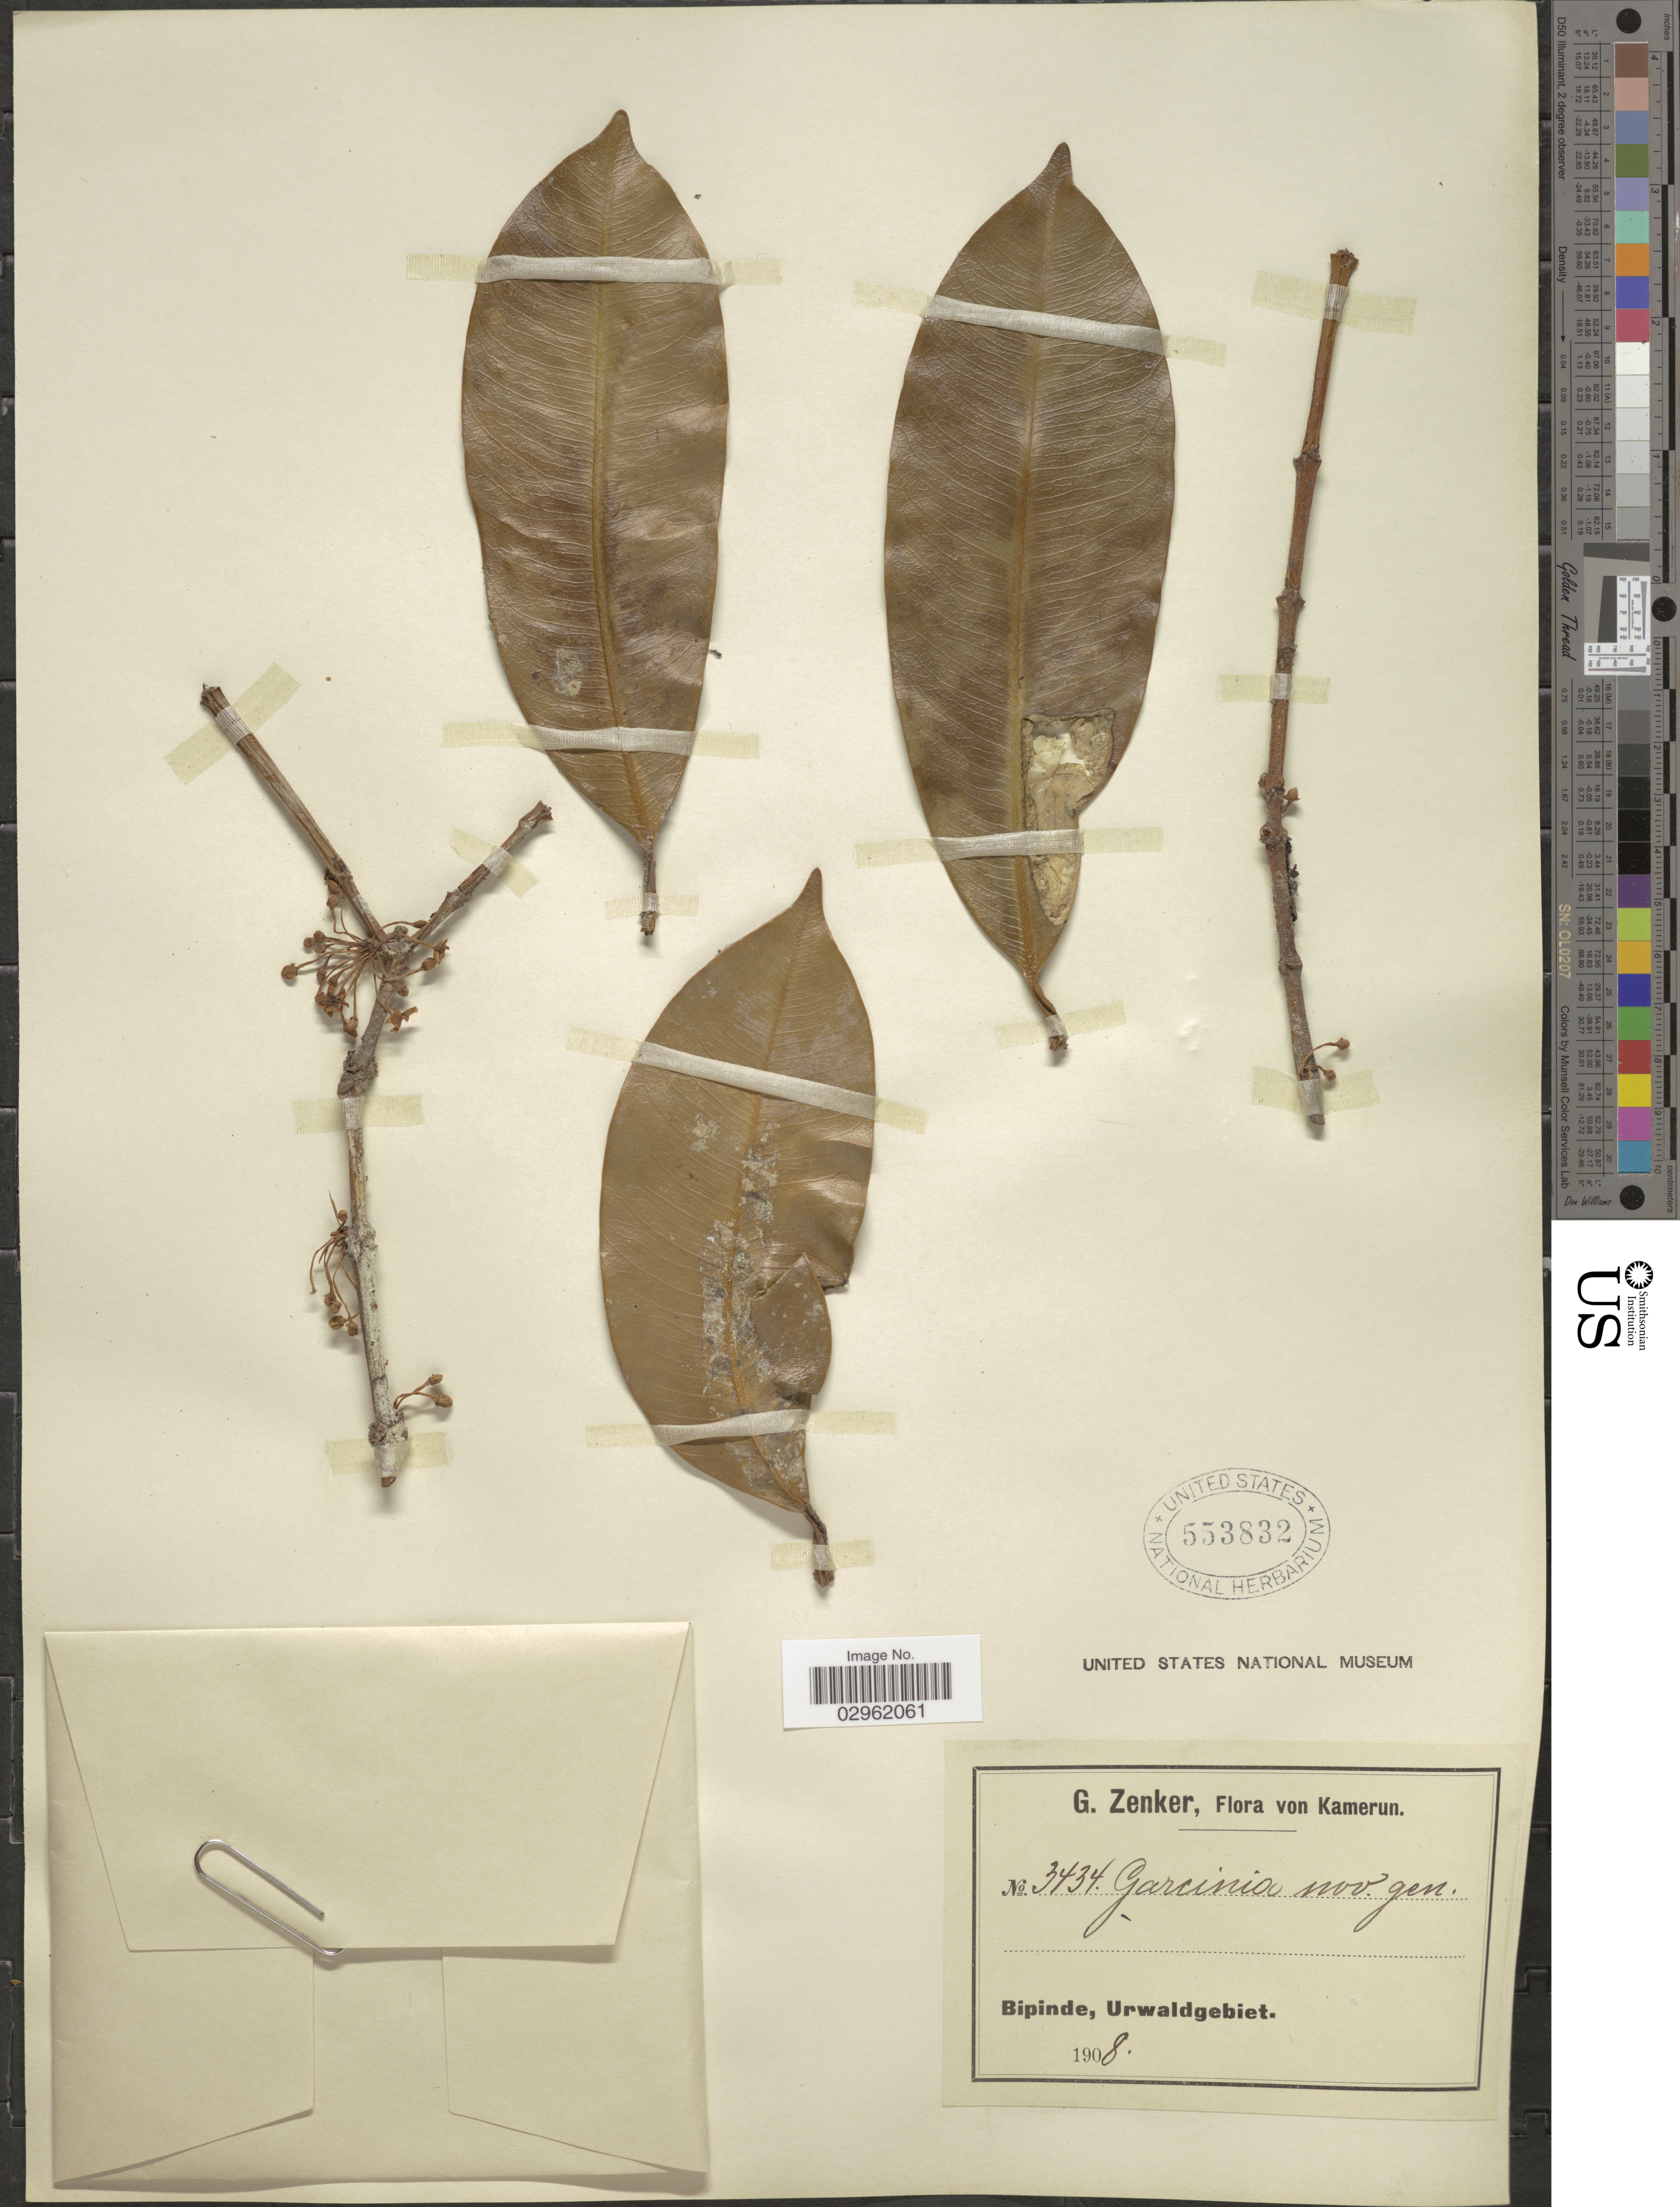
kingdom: Plantae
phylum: Tracheophyta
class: Magnoliopsida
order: Malpighiales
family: Clusiaceae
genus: Garcinia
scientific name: Garcinia sp.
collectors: G. A. Zenker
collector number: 3434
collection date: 1908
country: Cameroon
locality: Kamerun. Bipinde, Urwaldgebiet.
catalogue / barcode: US 553832